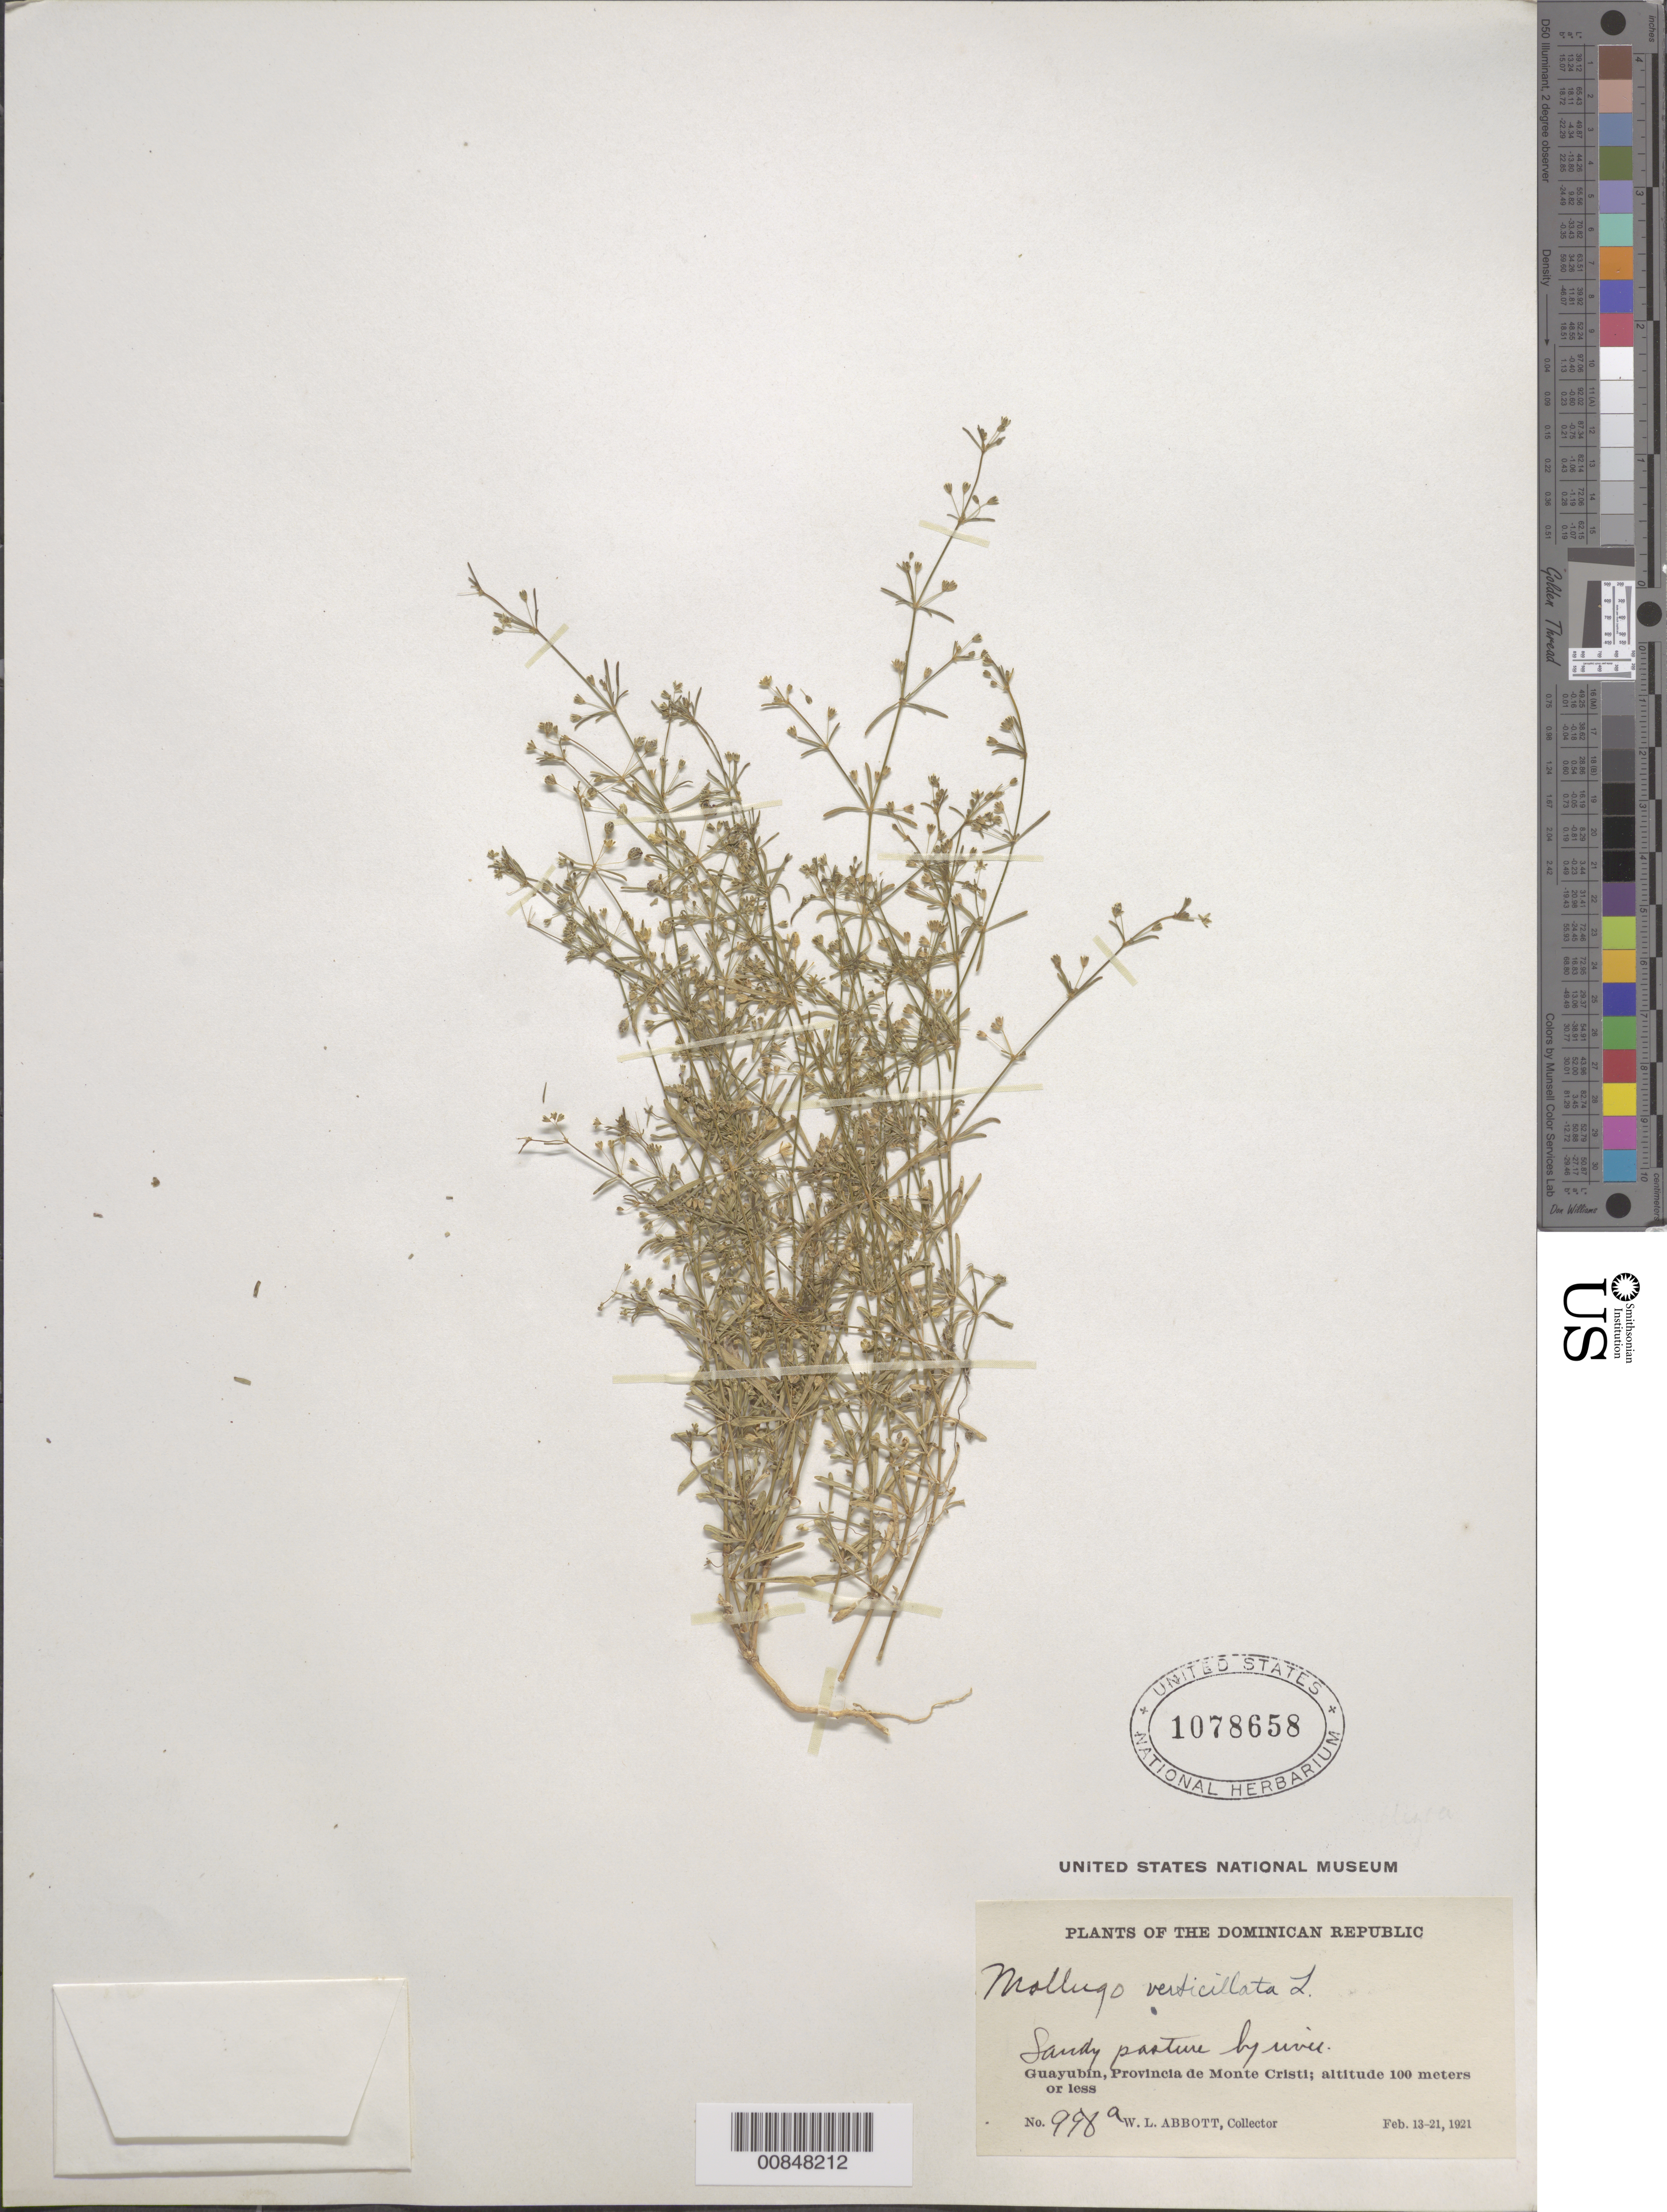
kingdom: Plantae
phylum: Tracheophyta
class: Magnoliopsida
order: Caryophyllales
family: Molluginaceae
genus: Mollugo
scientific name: Mollugo verticillata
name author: L.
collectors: W. L. Abbott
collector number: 998a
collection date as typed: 13 Feb 1921 to 21 Feb 1921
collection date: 1921-02-13/1921-02-21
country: Dominican Republic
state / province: Monte Cristi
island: Hispaniola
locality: Guayubín.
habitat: Sandy pasture by river.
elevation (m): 100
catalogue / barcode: US 1078658